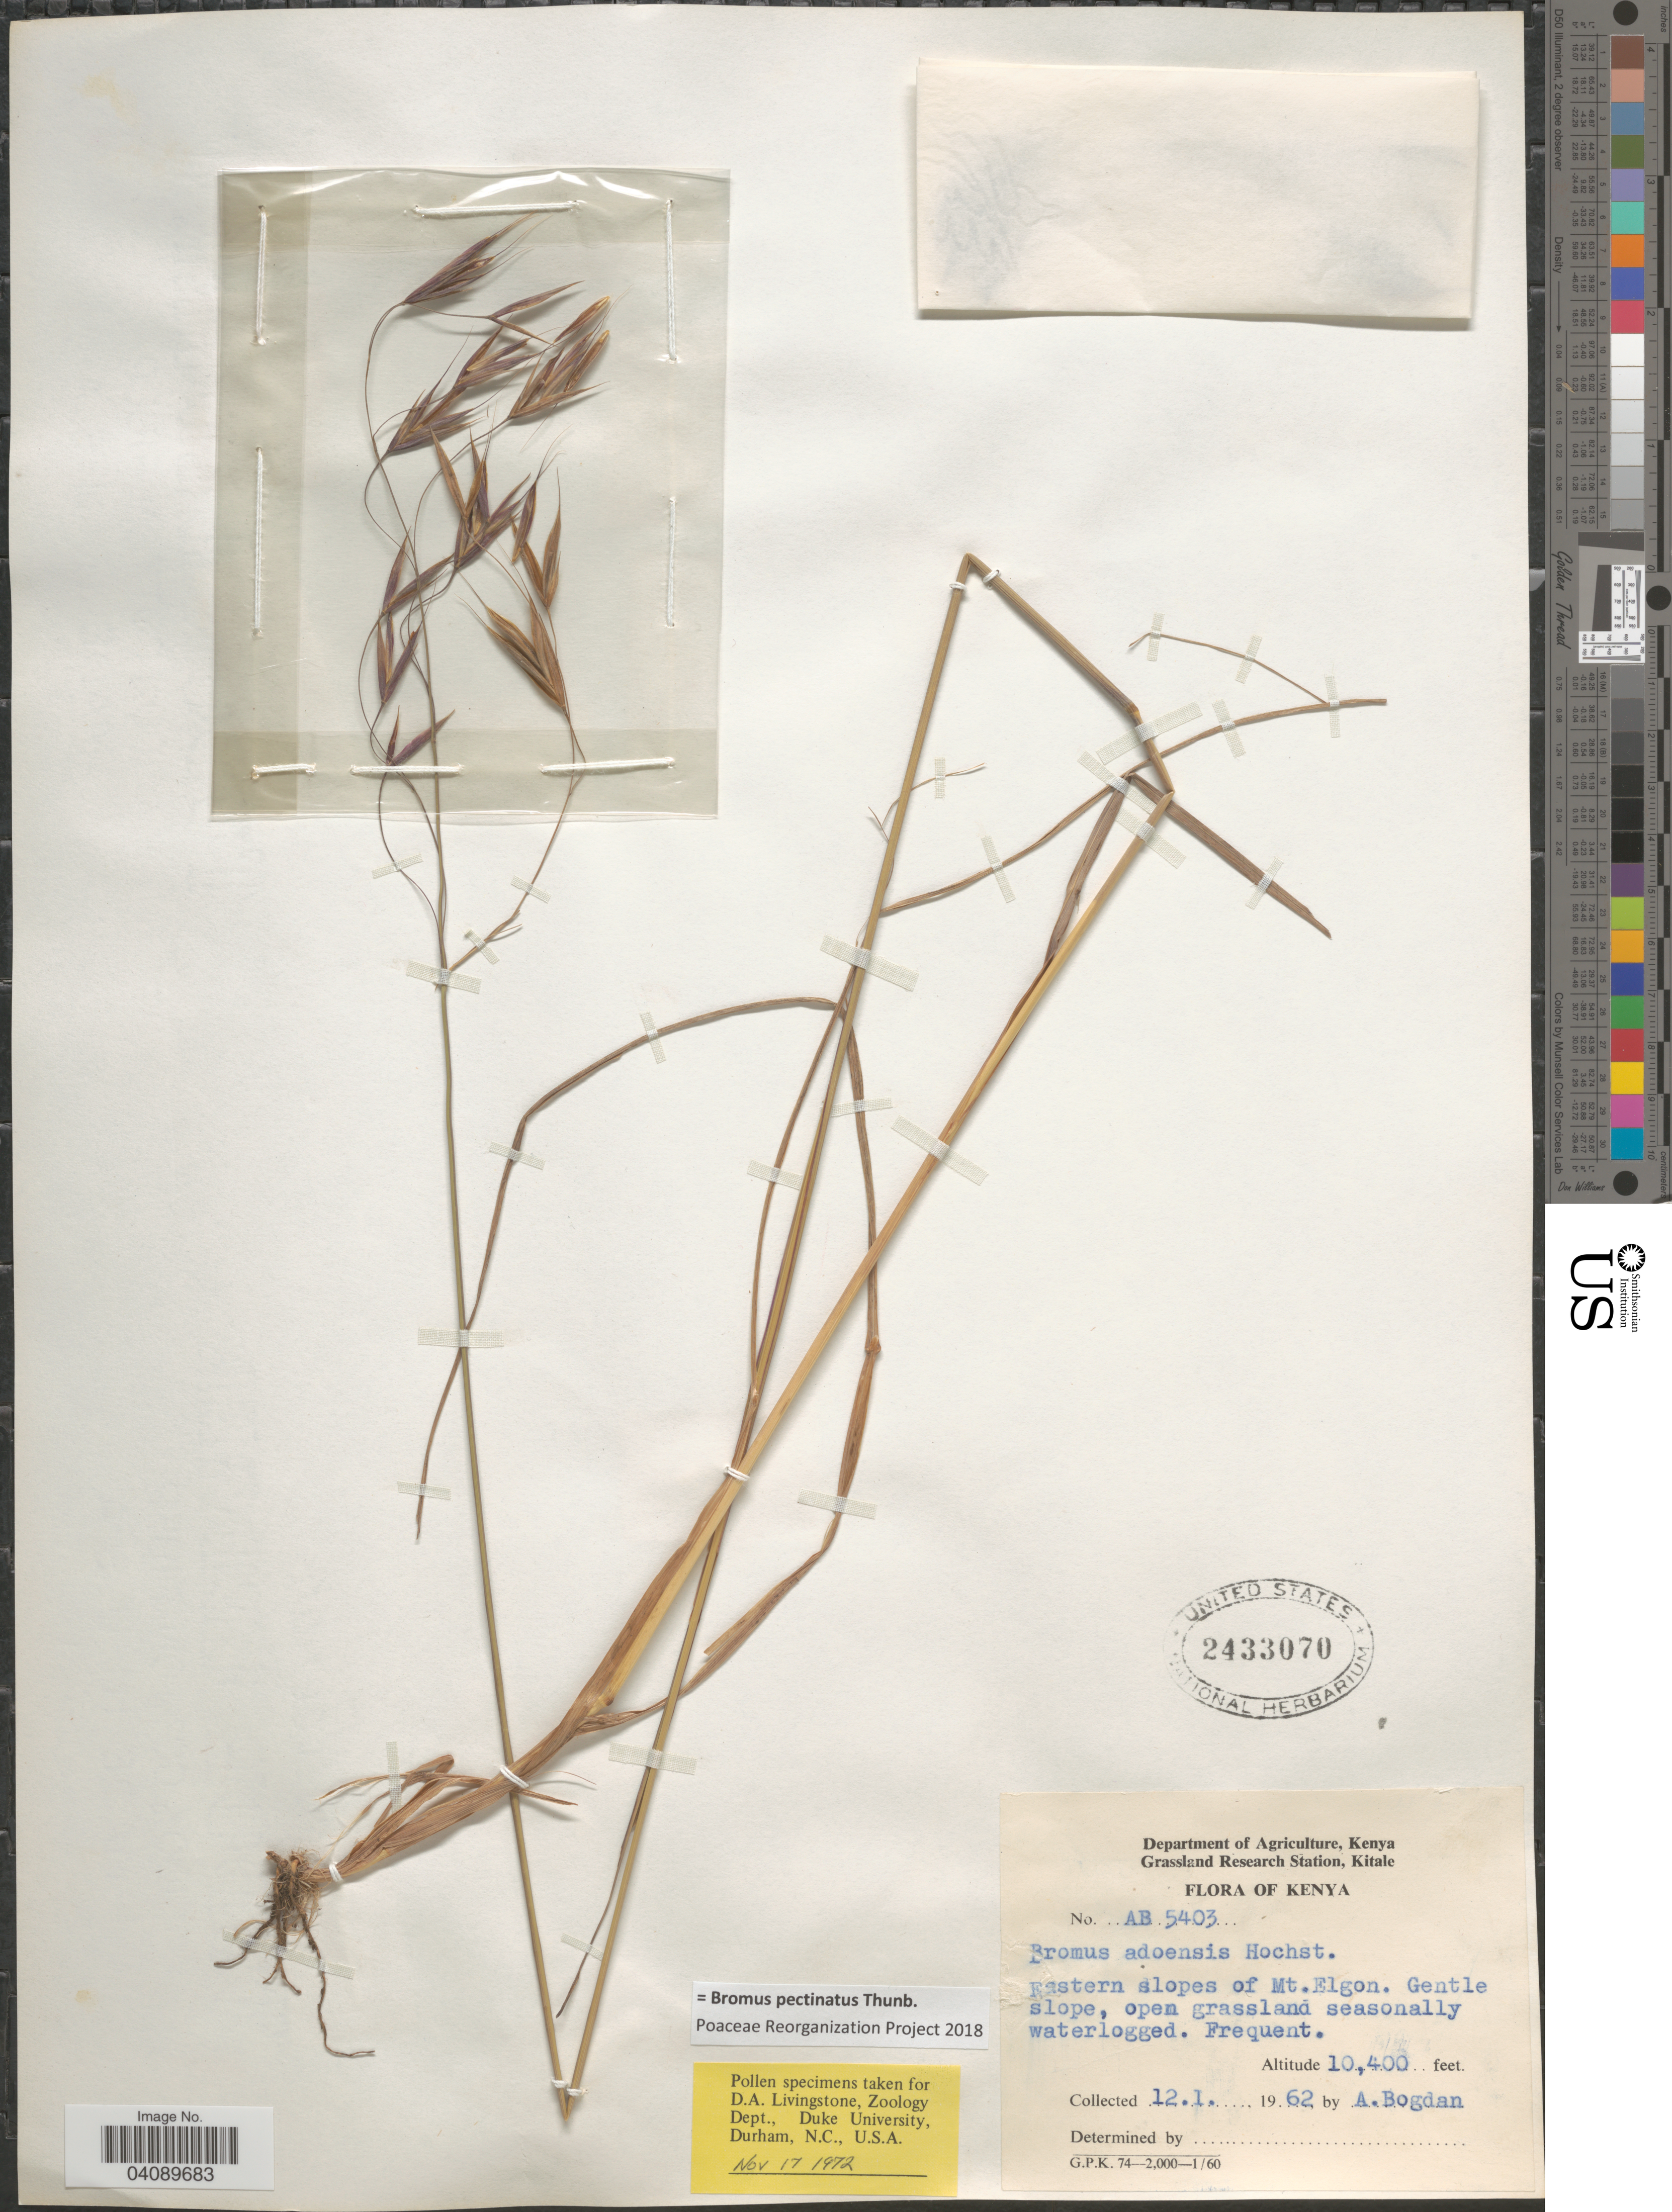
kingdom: Plantae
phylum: Tracheophyta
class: Liliopsida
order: Poales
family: Poaceae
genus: Bromus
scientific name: Bromus pectinatus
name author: Thunb.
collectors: A. Bogdan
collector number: AB5403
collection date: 1962-01-12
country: Kenya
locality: Eastern slopes of Mt. Elgon.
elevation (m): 3170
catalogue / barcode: US 2433070